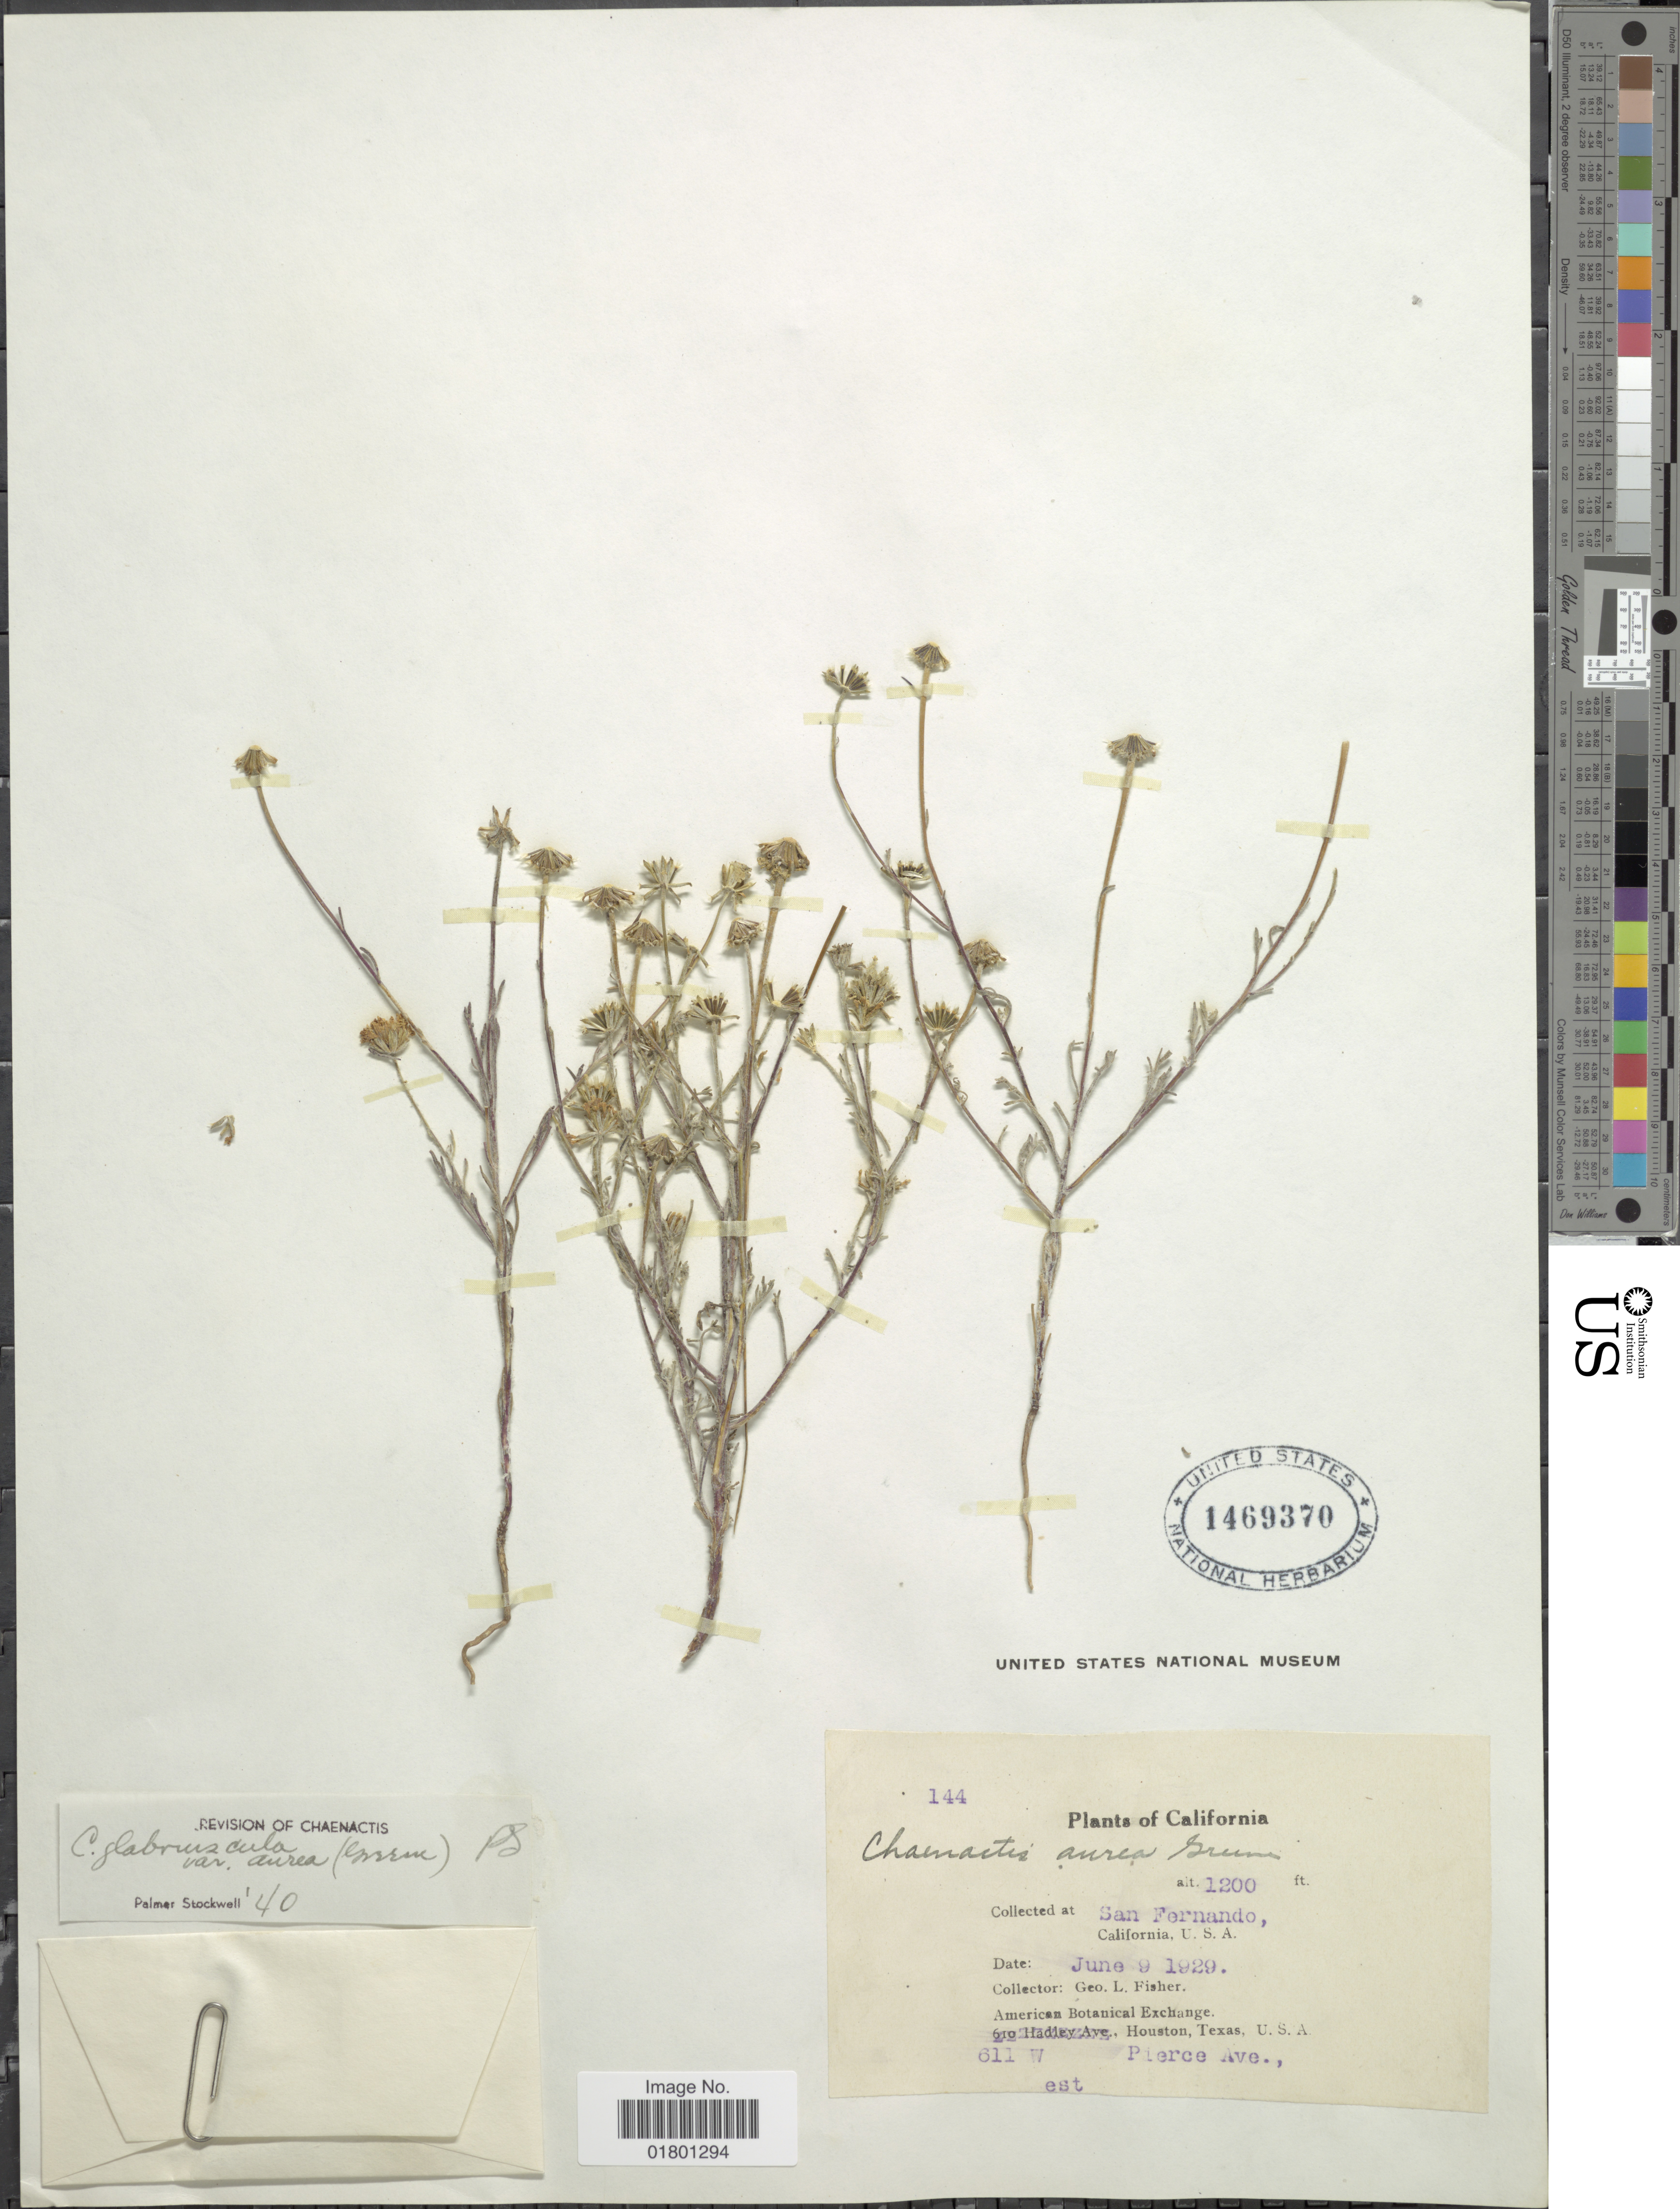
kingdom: Plantae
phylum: Tracheophyta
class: Magnoliopsida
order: Asterales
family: Asteraceae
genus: Chaenactis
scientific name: Chaenactis glabriuscula var. aurea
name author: (Greene ex Rydb.) Stockw.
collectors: G. L. Fisher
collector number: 144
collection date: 1929-06-09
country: United States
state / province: California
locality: San Fernando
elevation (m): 366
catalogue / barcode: US 1469370